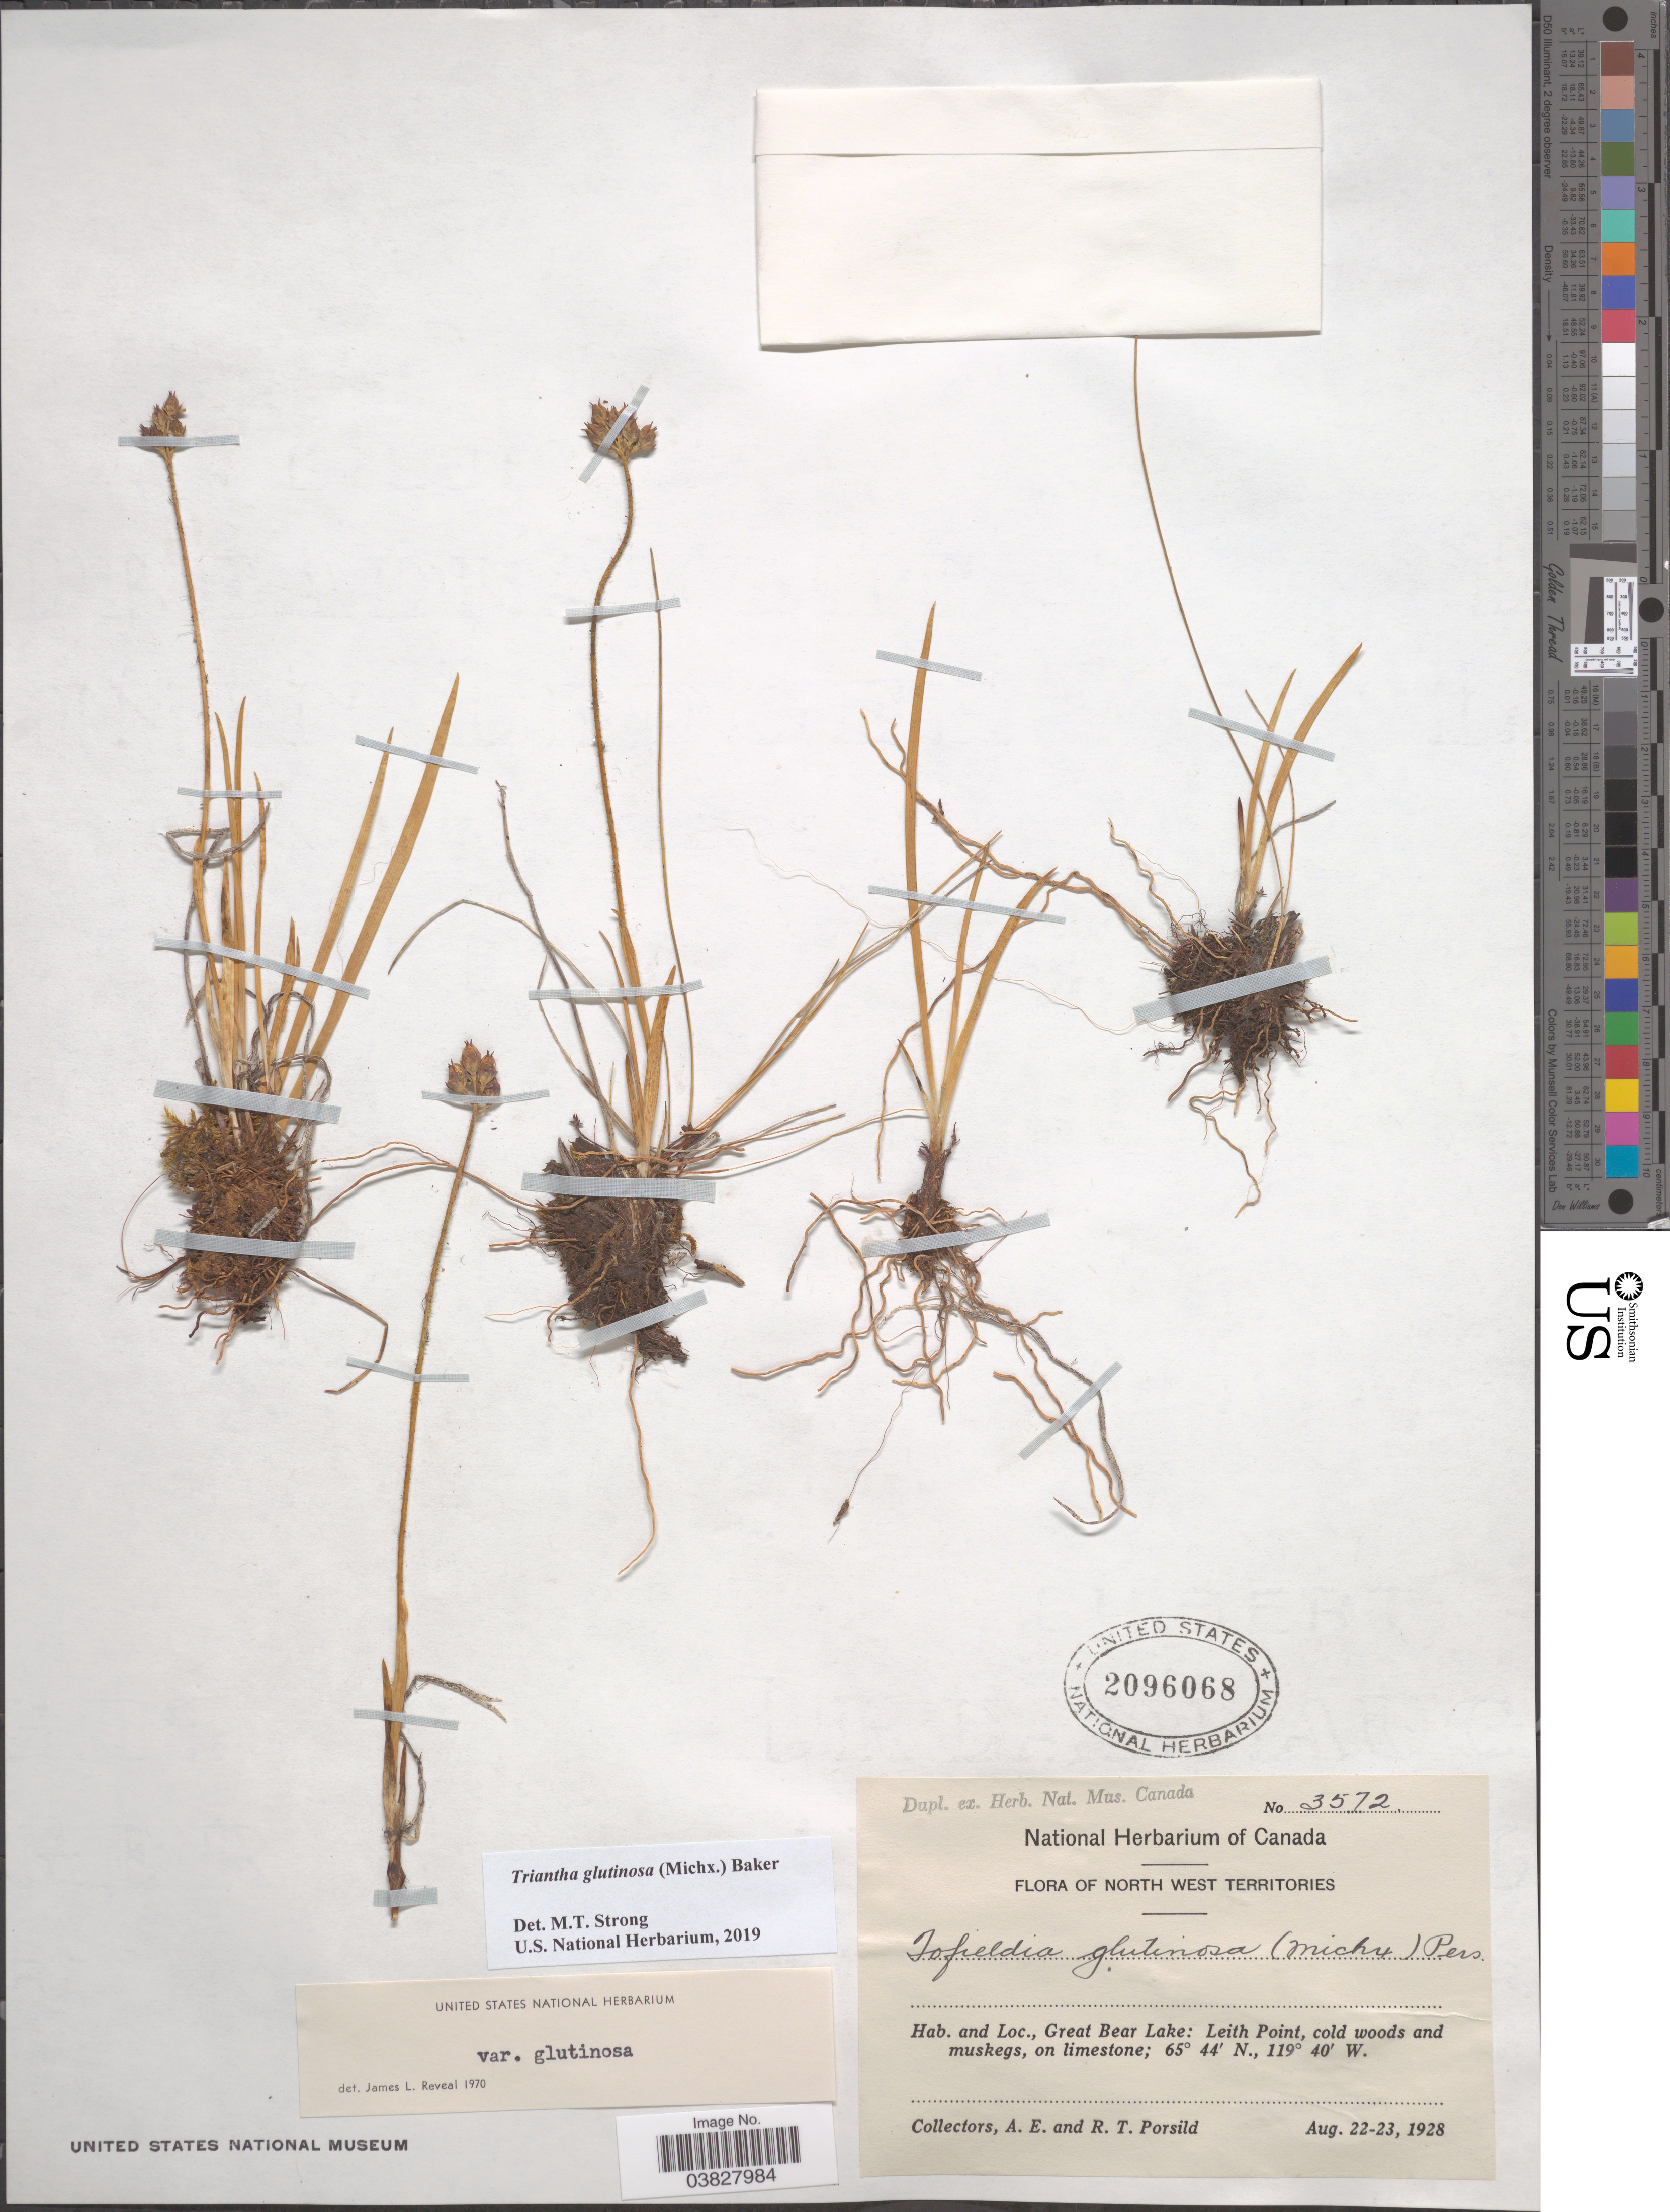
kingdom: Plantae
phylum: Tracheophyta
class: Liliopsida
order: Alismatales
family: Tofieldiaceae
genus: Triantha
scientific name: Triantha glutinosa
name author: (Michx.) Baker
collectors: A. E. Porsild & R. T. Porsild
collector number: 3572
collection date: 1928-08-22/1928-08-23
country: Canada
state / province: Northwest Territories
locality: Great Bear Lake: Leith Point, on limestone.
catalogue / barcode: US 2096068